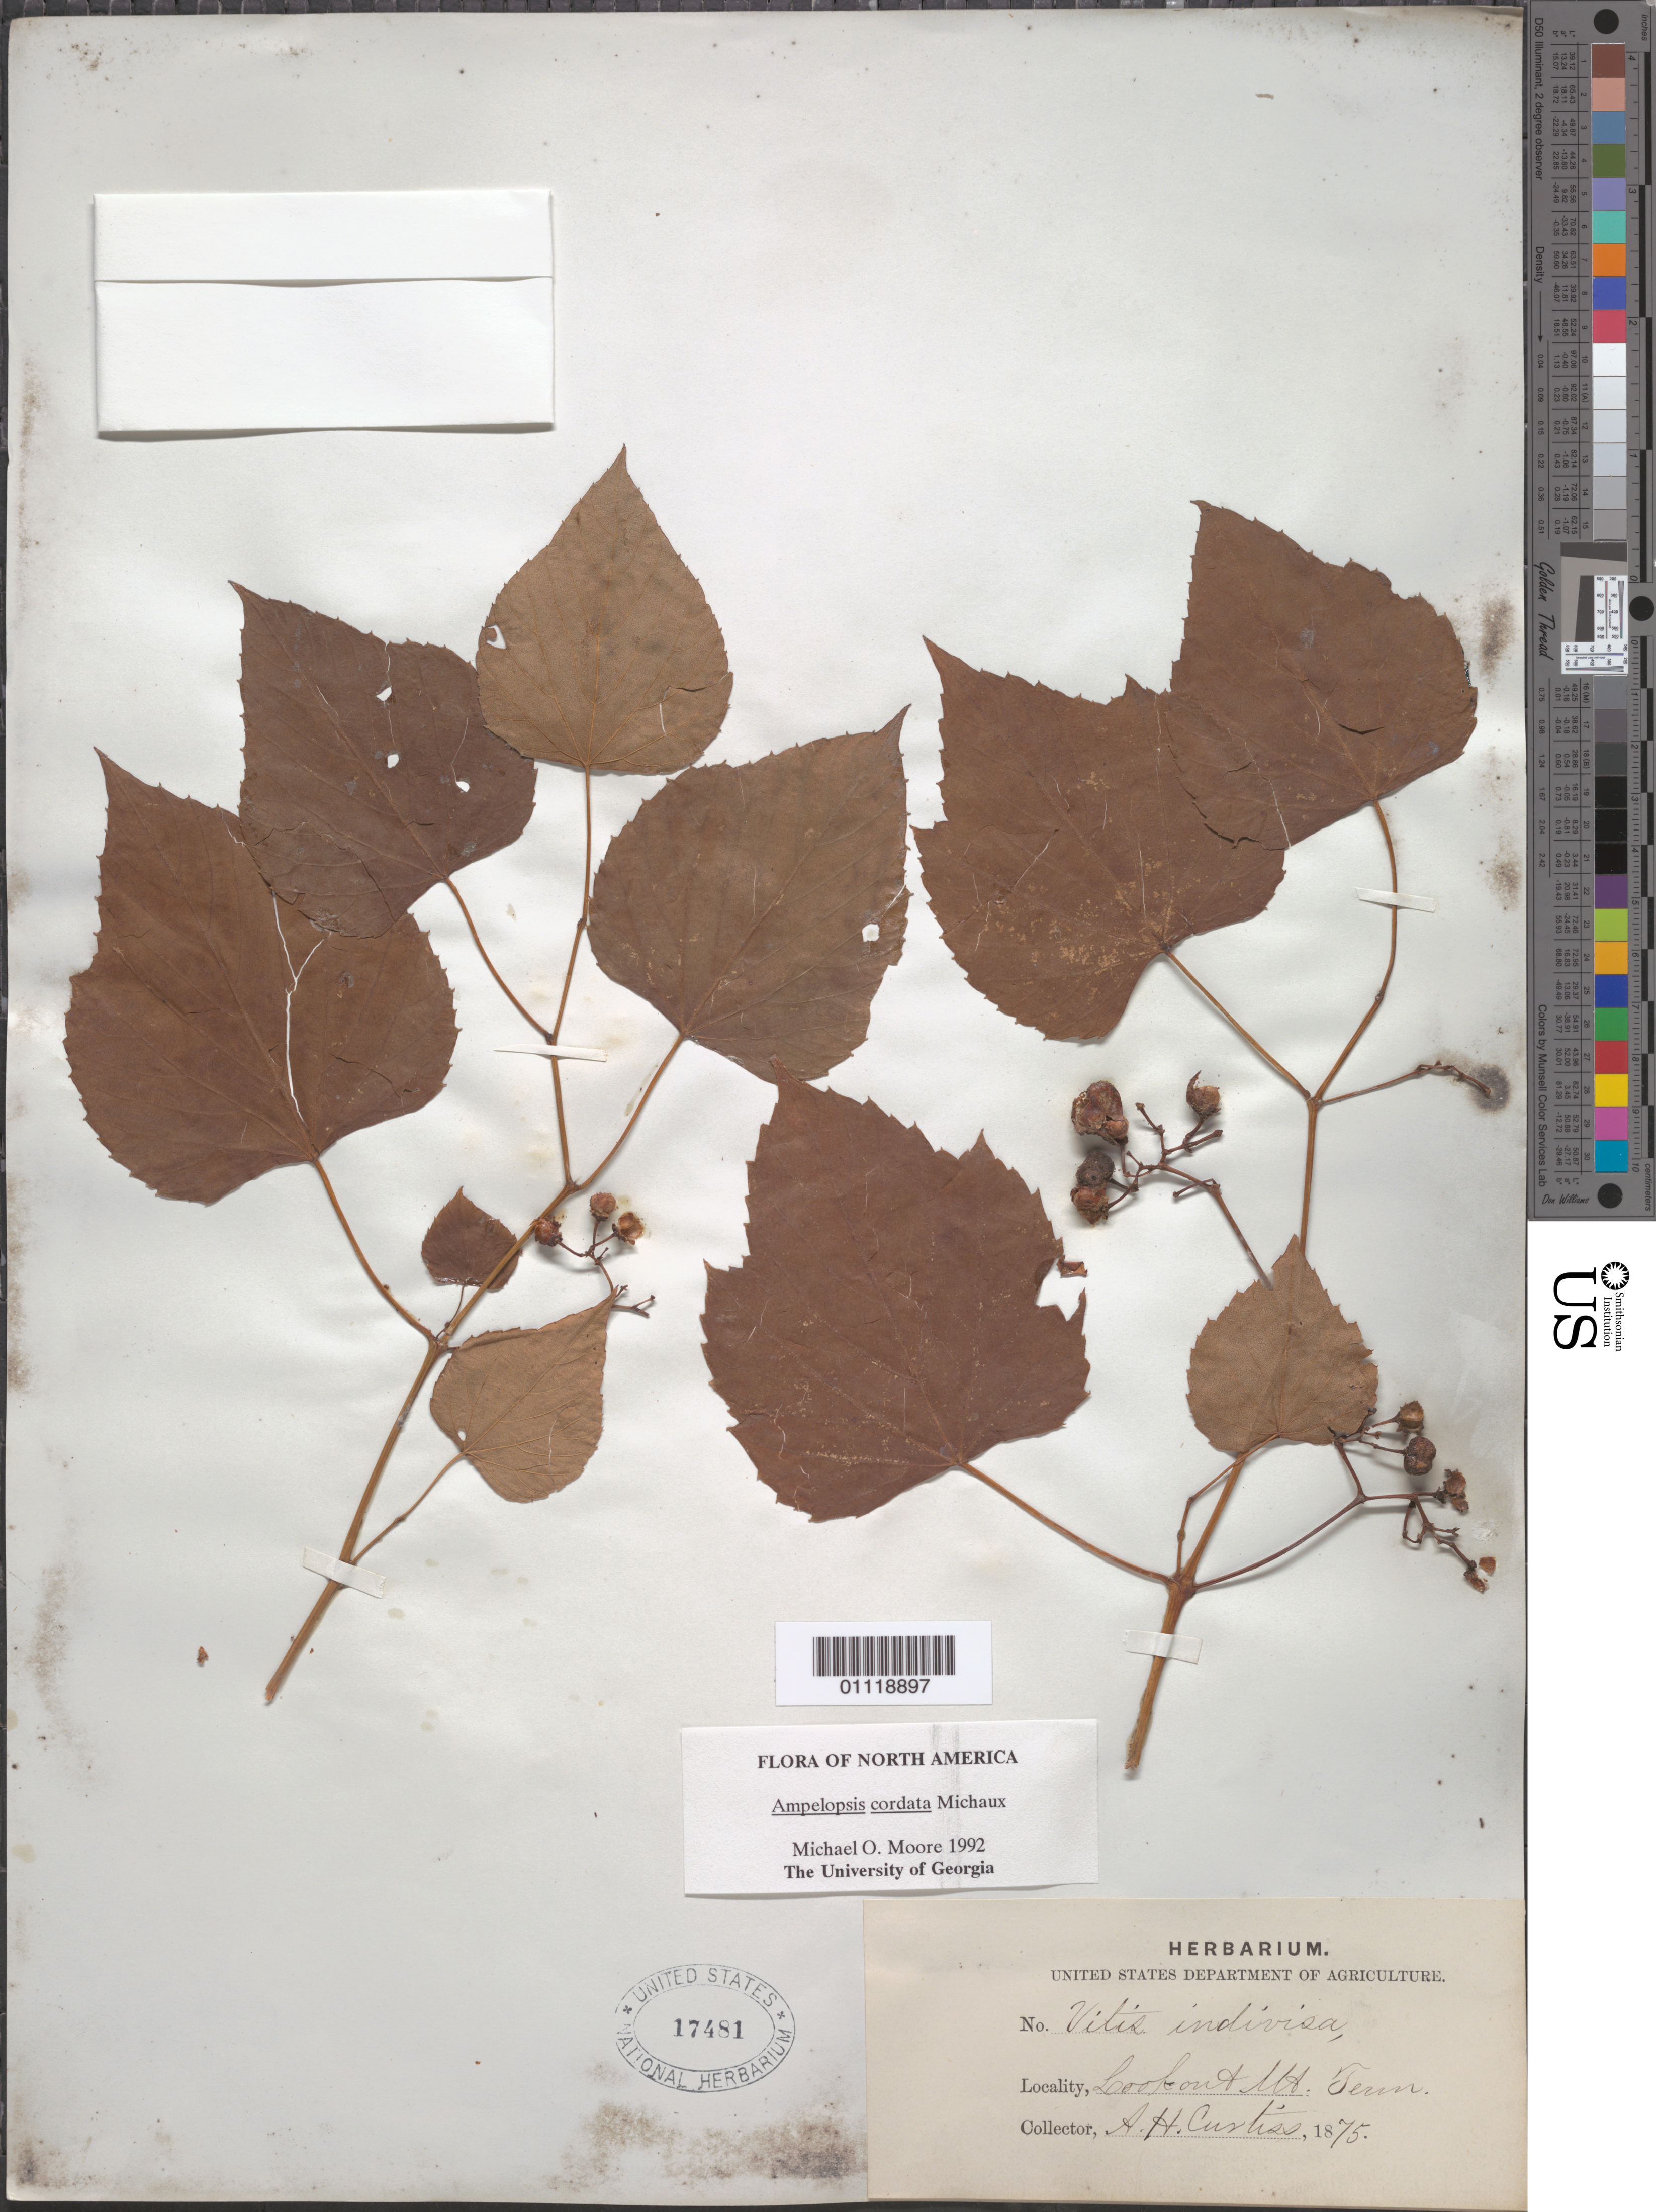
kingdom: Plantae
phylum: Tracheophyta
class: Magnoliopsida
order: Vitales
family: Vitaceae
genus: Ampelopsis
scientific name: Ampelopsis cordata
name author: Michx.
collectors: A. H. Curtiss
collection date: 1875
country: United States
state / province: Tennessee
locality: Lookout Mt.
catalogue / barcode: US 17481